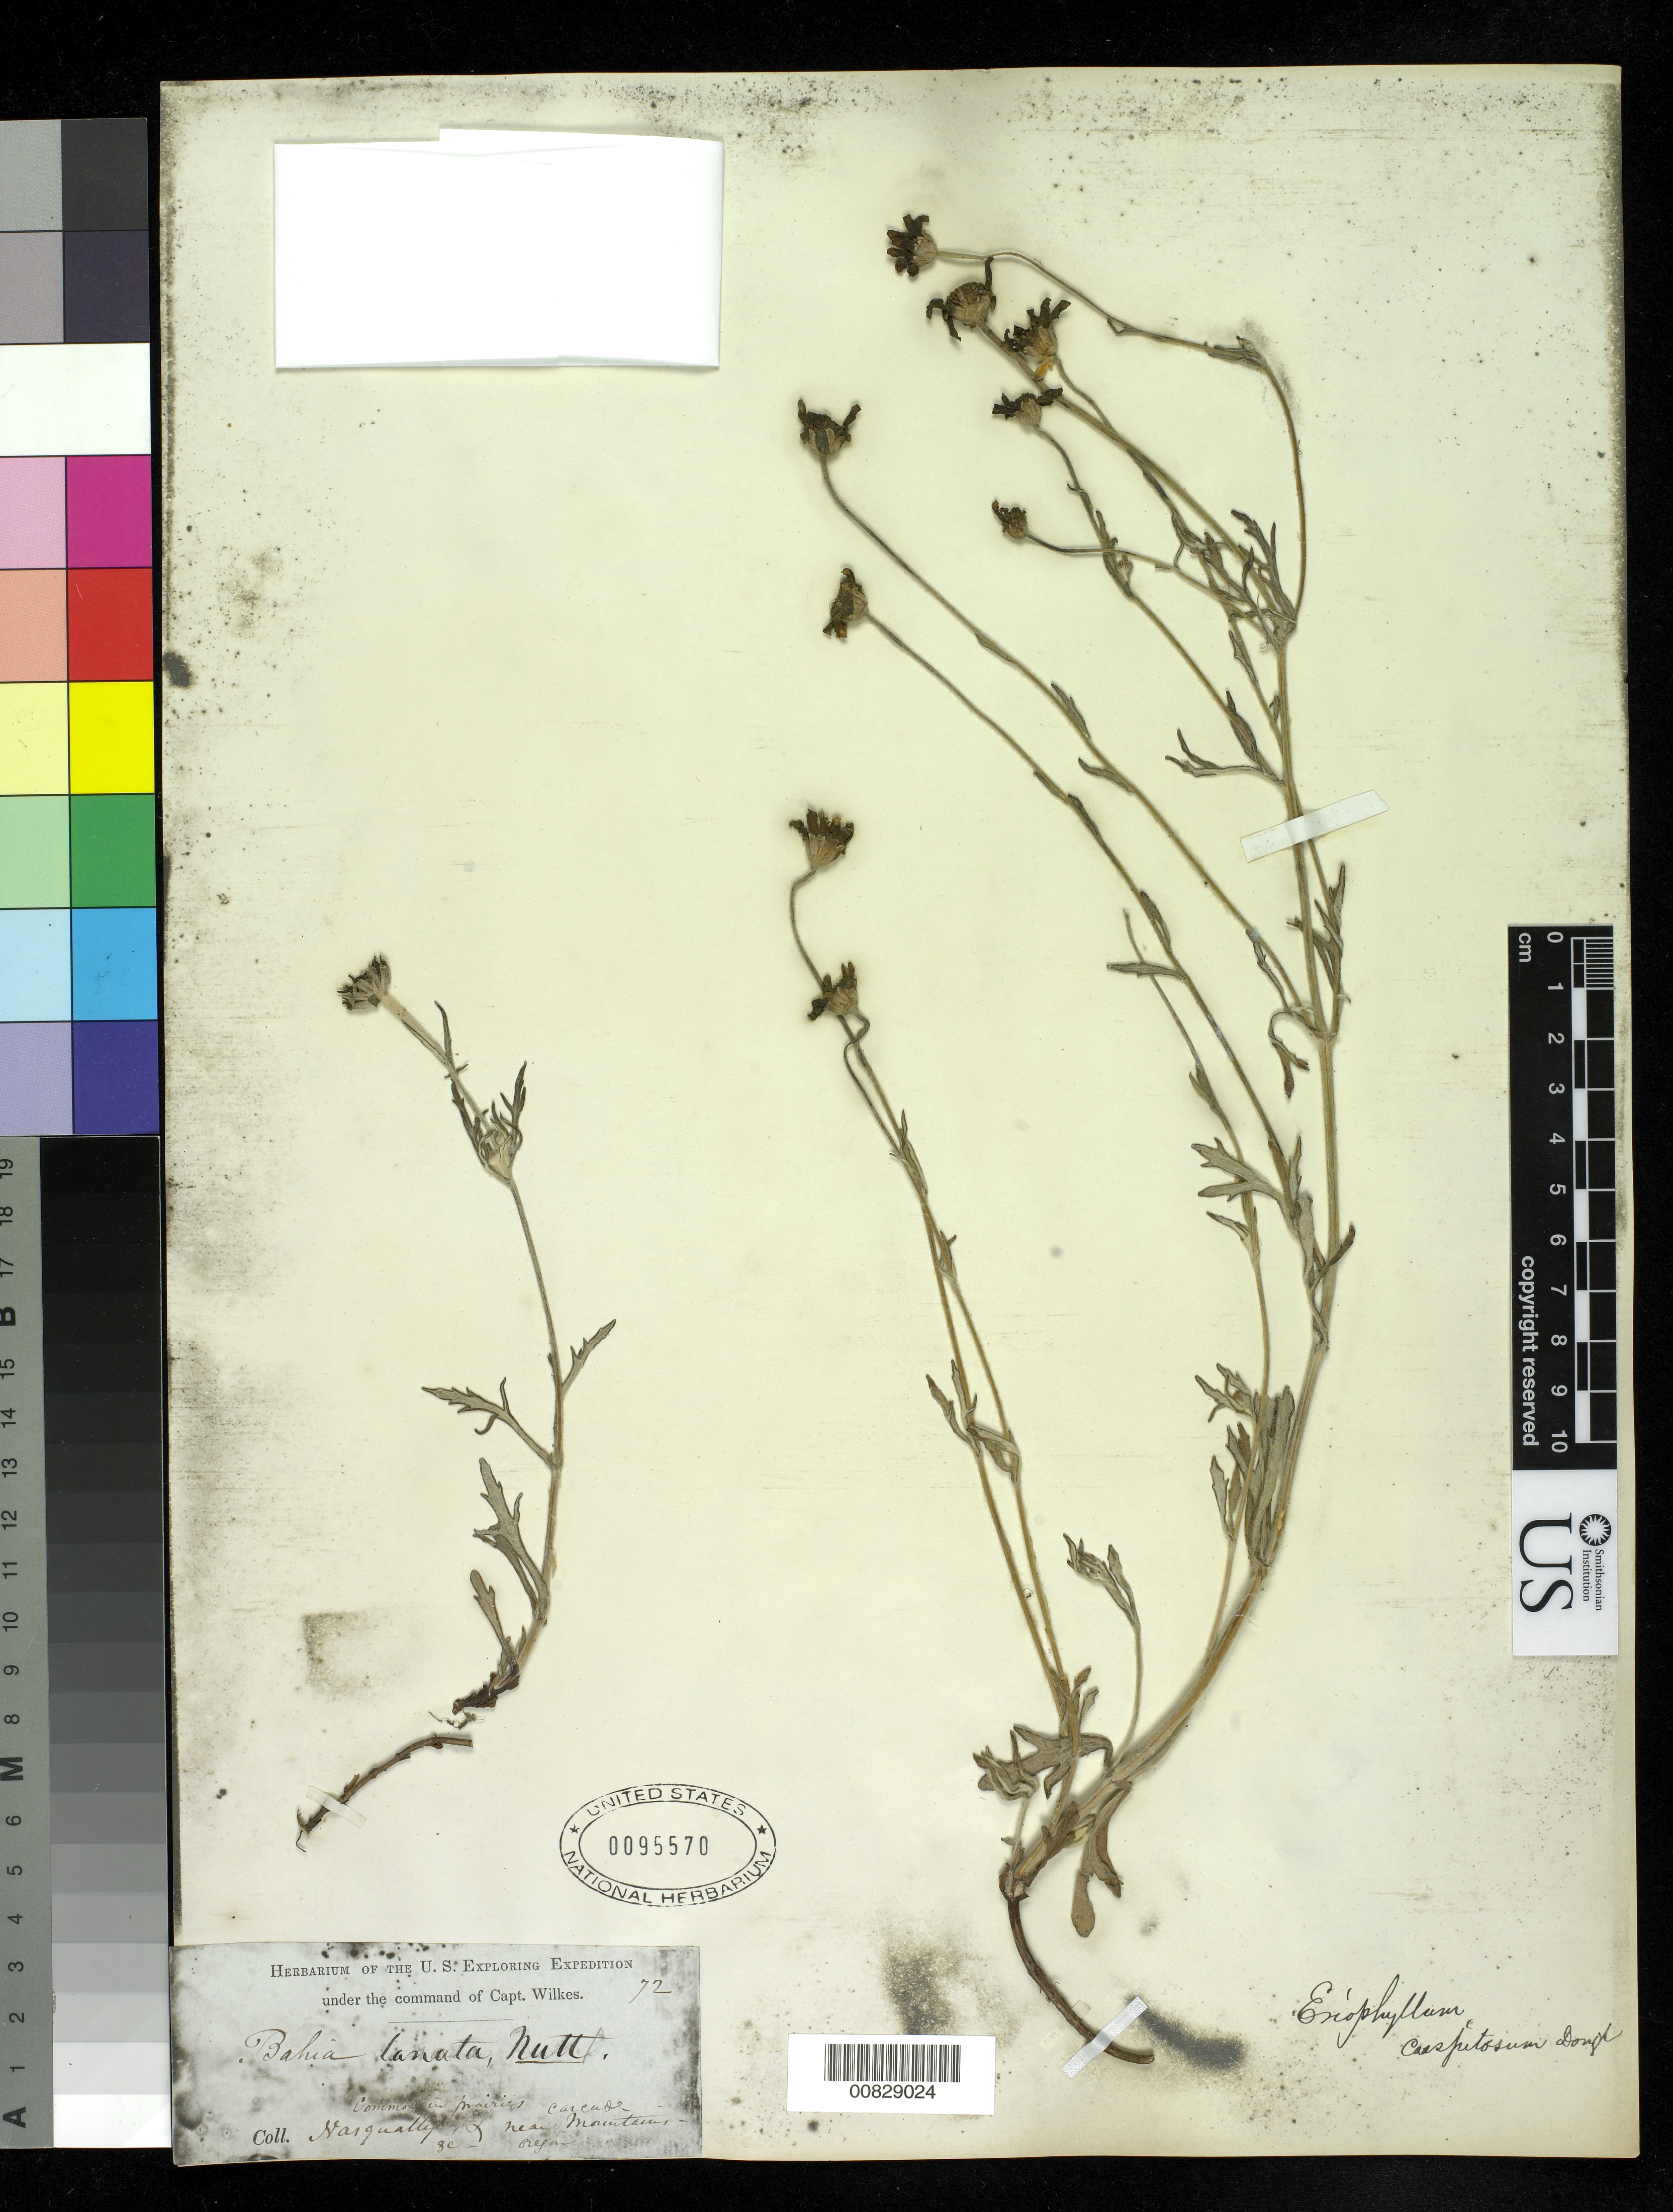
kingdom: Plantae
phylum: Tracheophyta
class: Magnoliopsida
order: Asterales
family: Asteraceae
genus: Eriophyllum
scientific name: Eriophyllum lanatum var. achillioides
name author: (DC.) Jeps.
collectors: Wilkes Explor. Exped.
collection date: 1838/1842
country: United States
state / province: Washington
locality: Nisqually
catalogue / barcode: US 95570